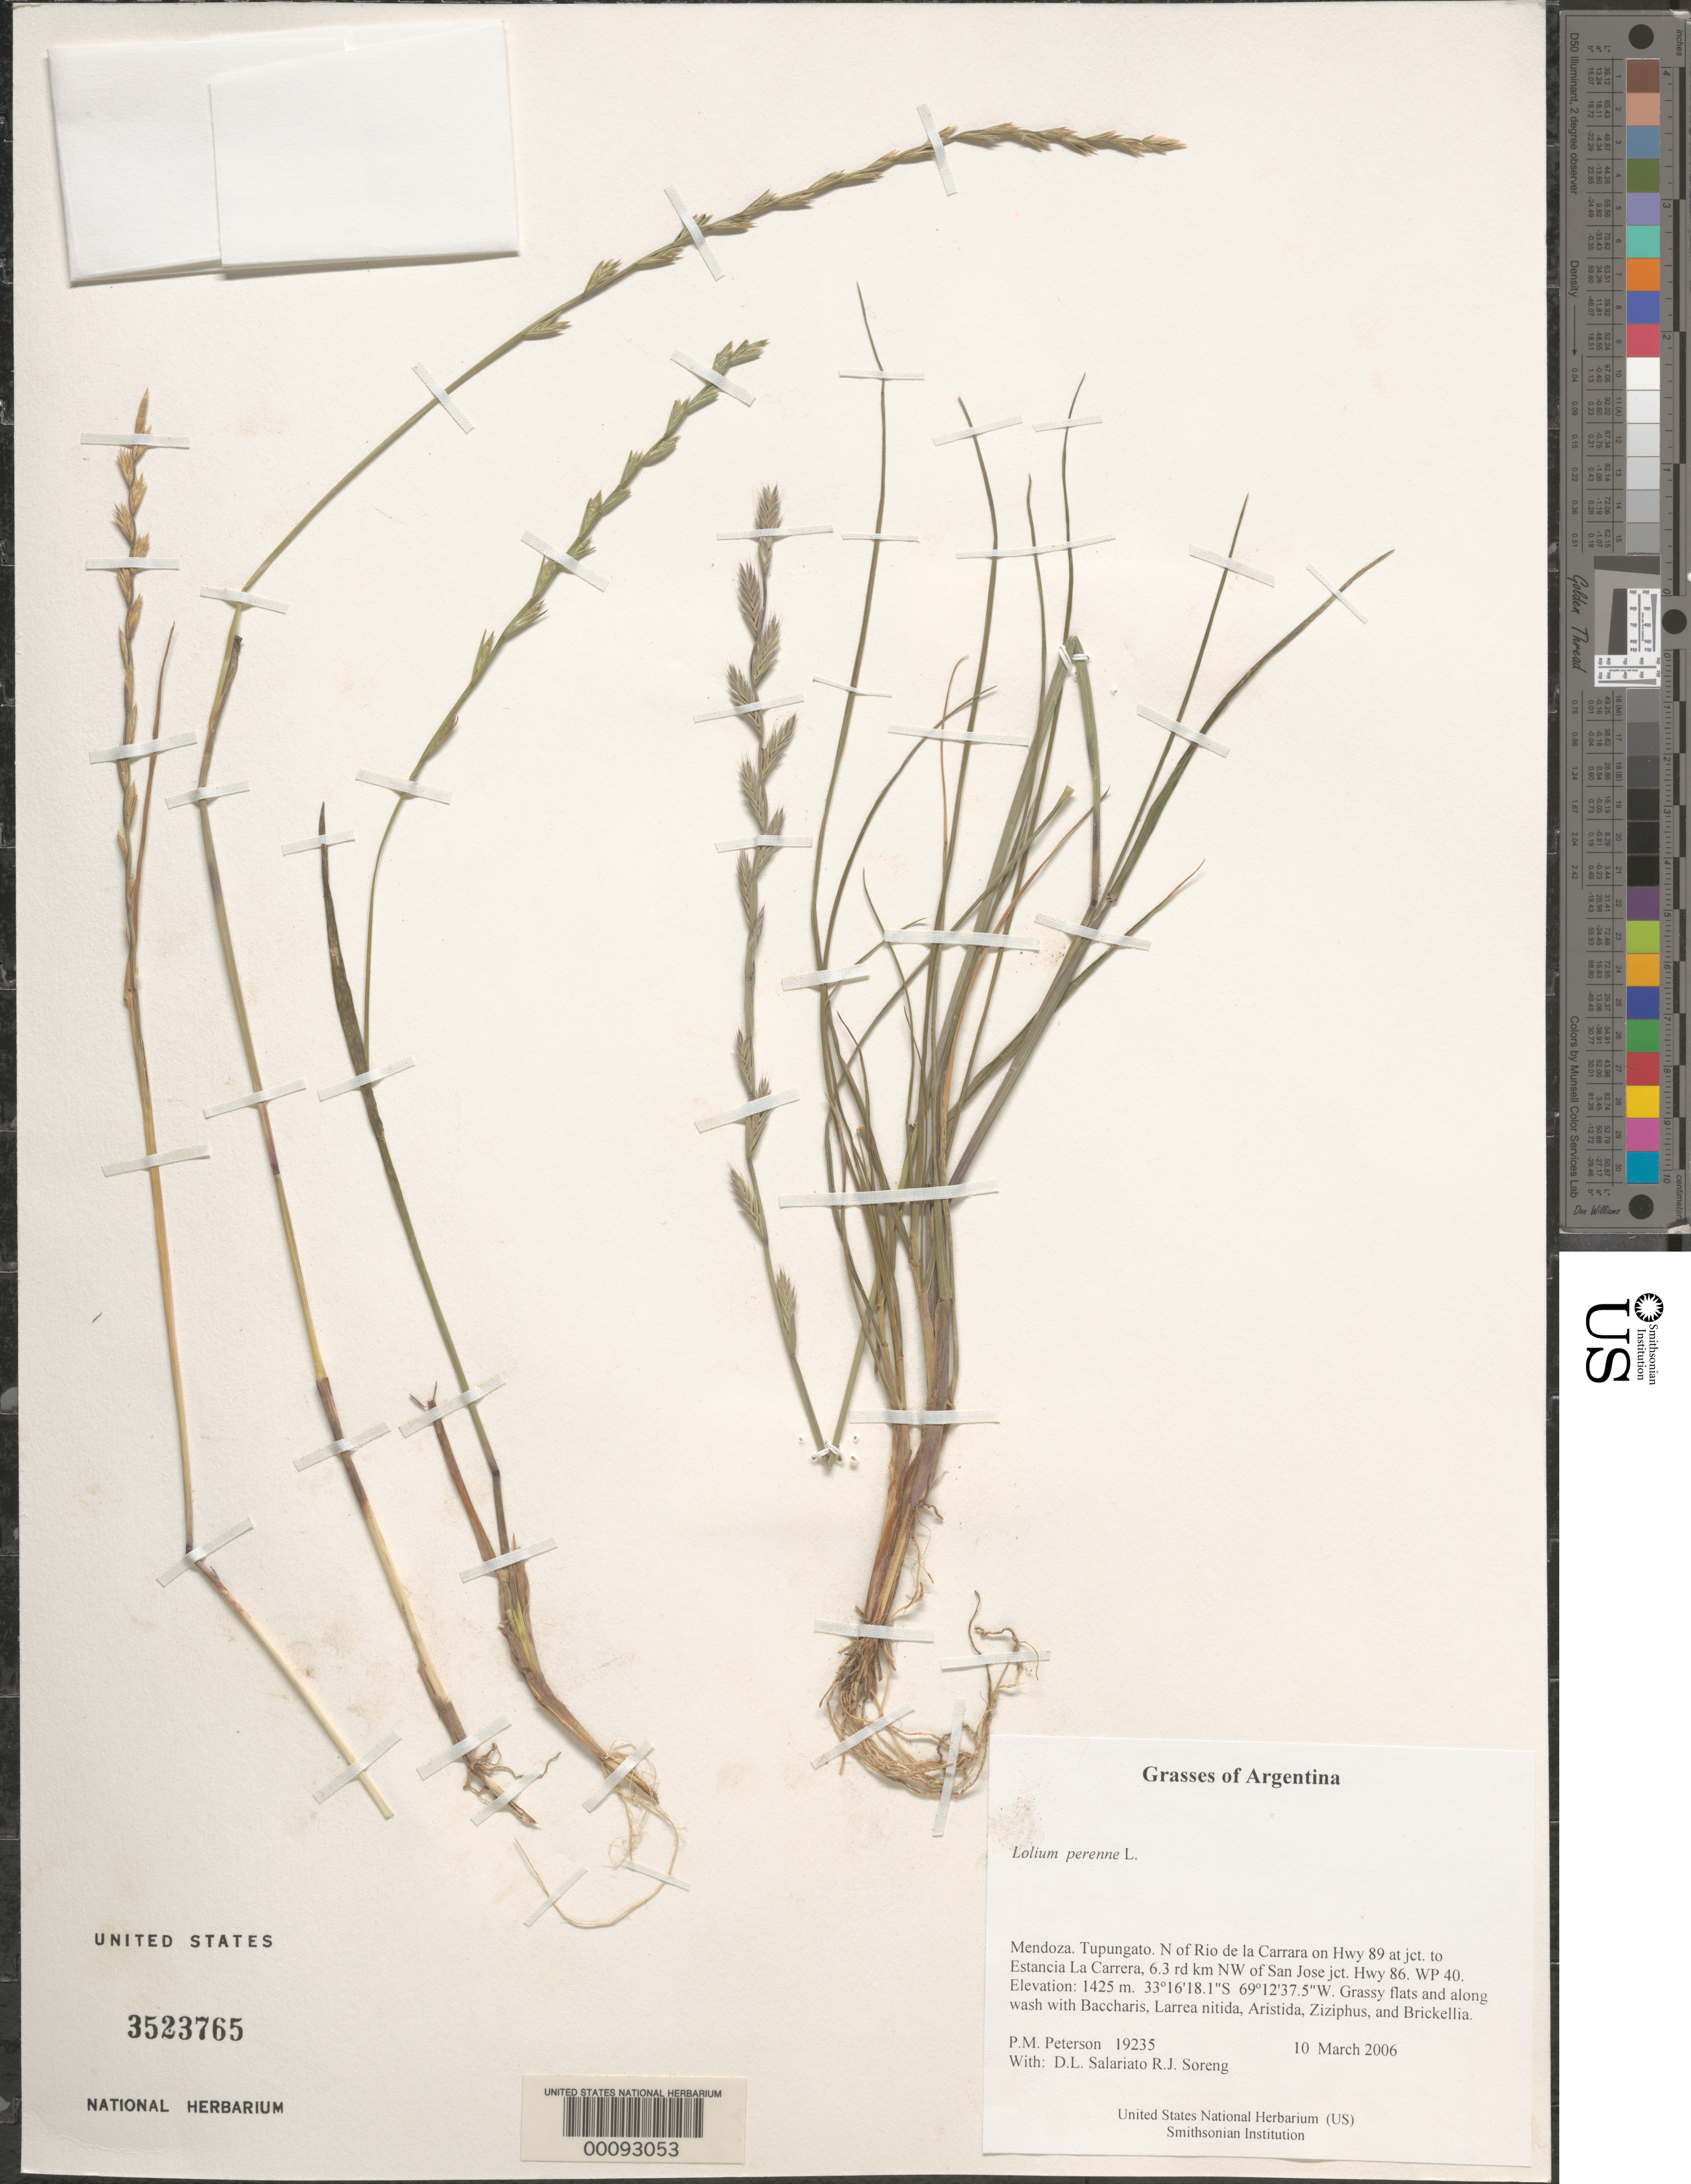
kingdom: Plantae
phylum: Tracheophyta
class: Liliopsida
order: Poales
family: Poaceae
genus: Lolium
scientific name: Lolium perenne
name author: L.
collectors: P. M. Peterson, R. J. Soreng, D. Salariato & A. Panizza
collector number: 19235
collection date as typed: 10 Mar 2006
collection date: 2006-03-10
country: Argentina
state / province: Mendoza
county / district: Tupungato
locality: N of Rio de la Carrara on Hwy 89 at jct. to Estancia La Carrera, 6.3 rd km NW of San Jose jct. Hwy 86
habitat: Grassy flats and along wash with Baccharis, Larrea nitida, Aristida, Ziziphus, and Brickellia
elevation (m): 1425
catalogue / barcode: US 3523765